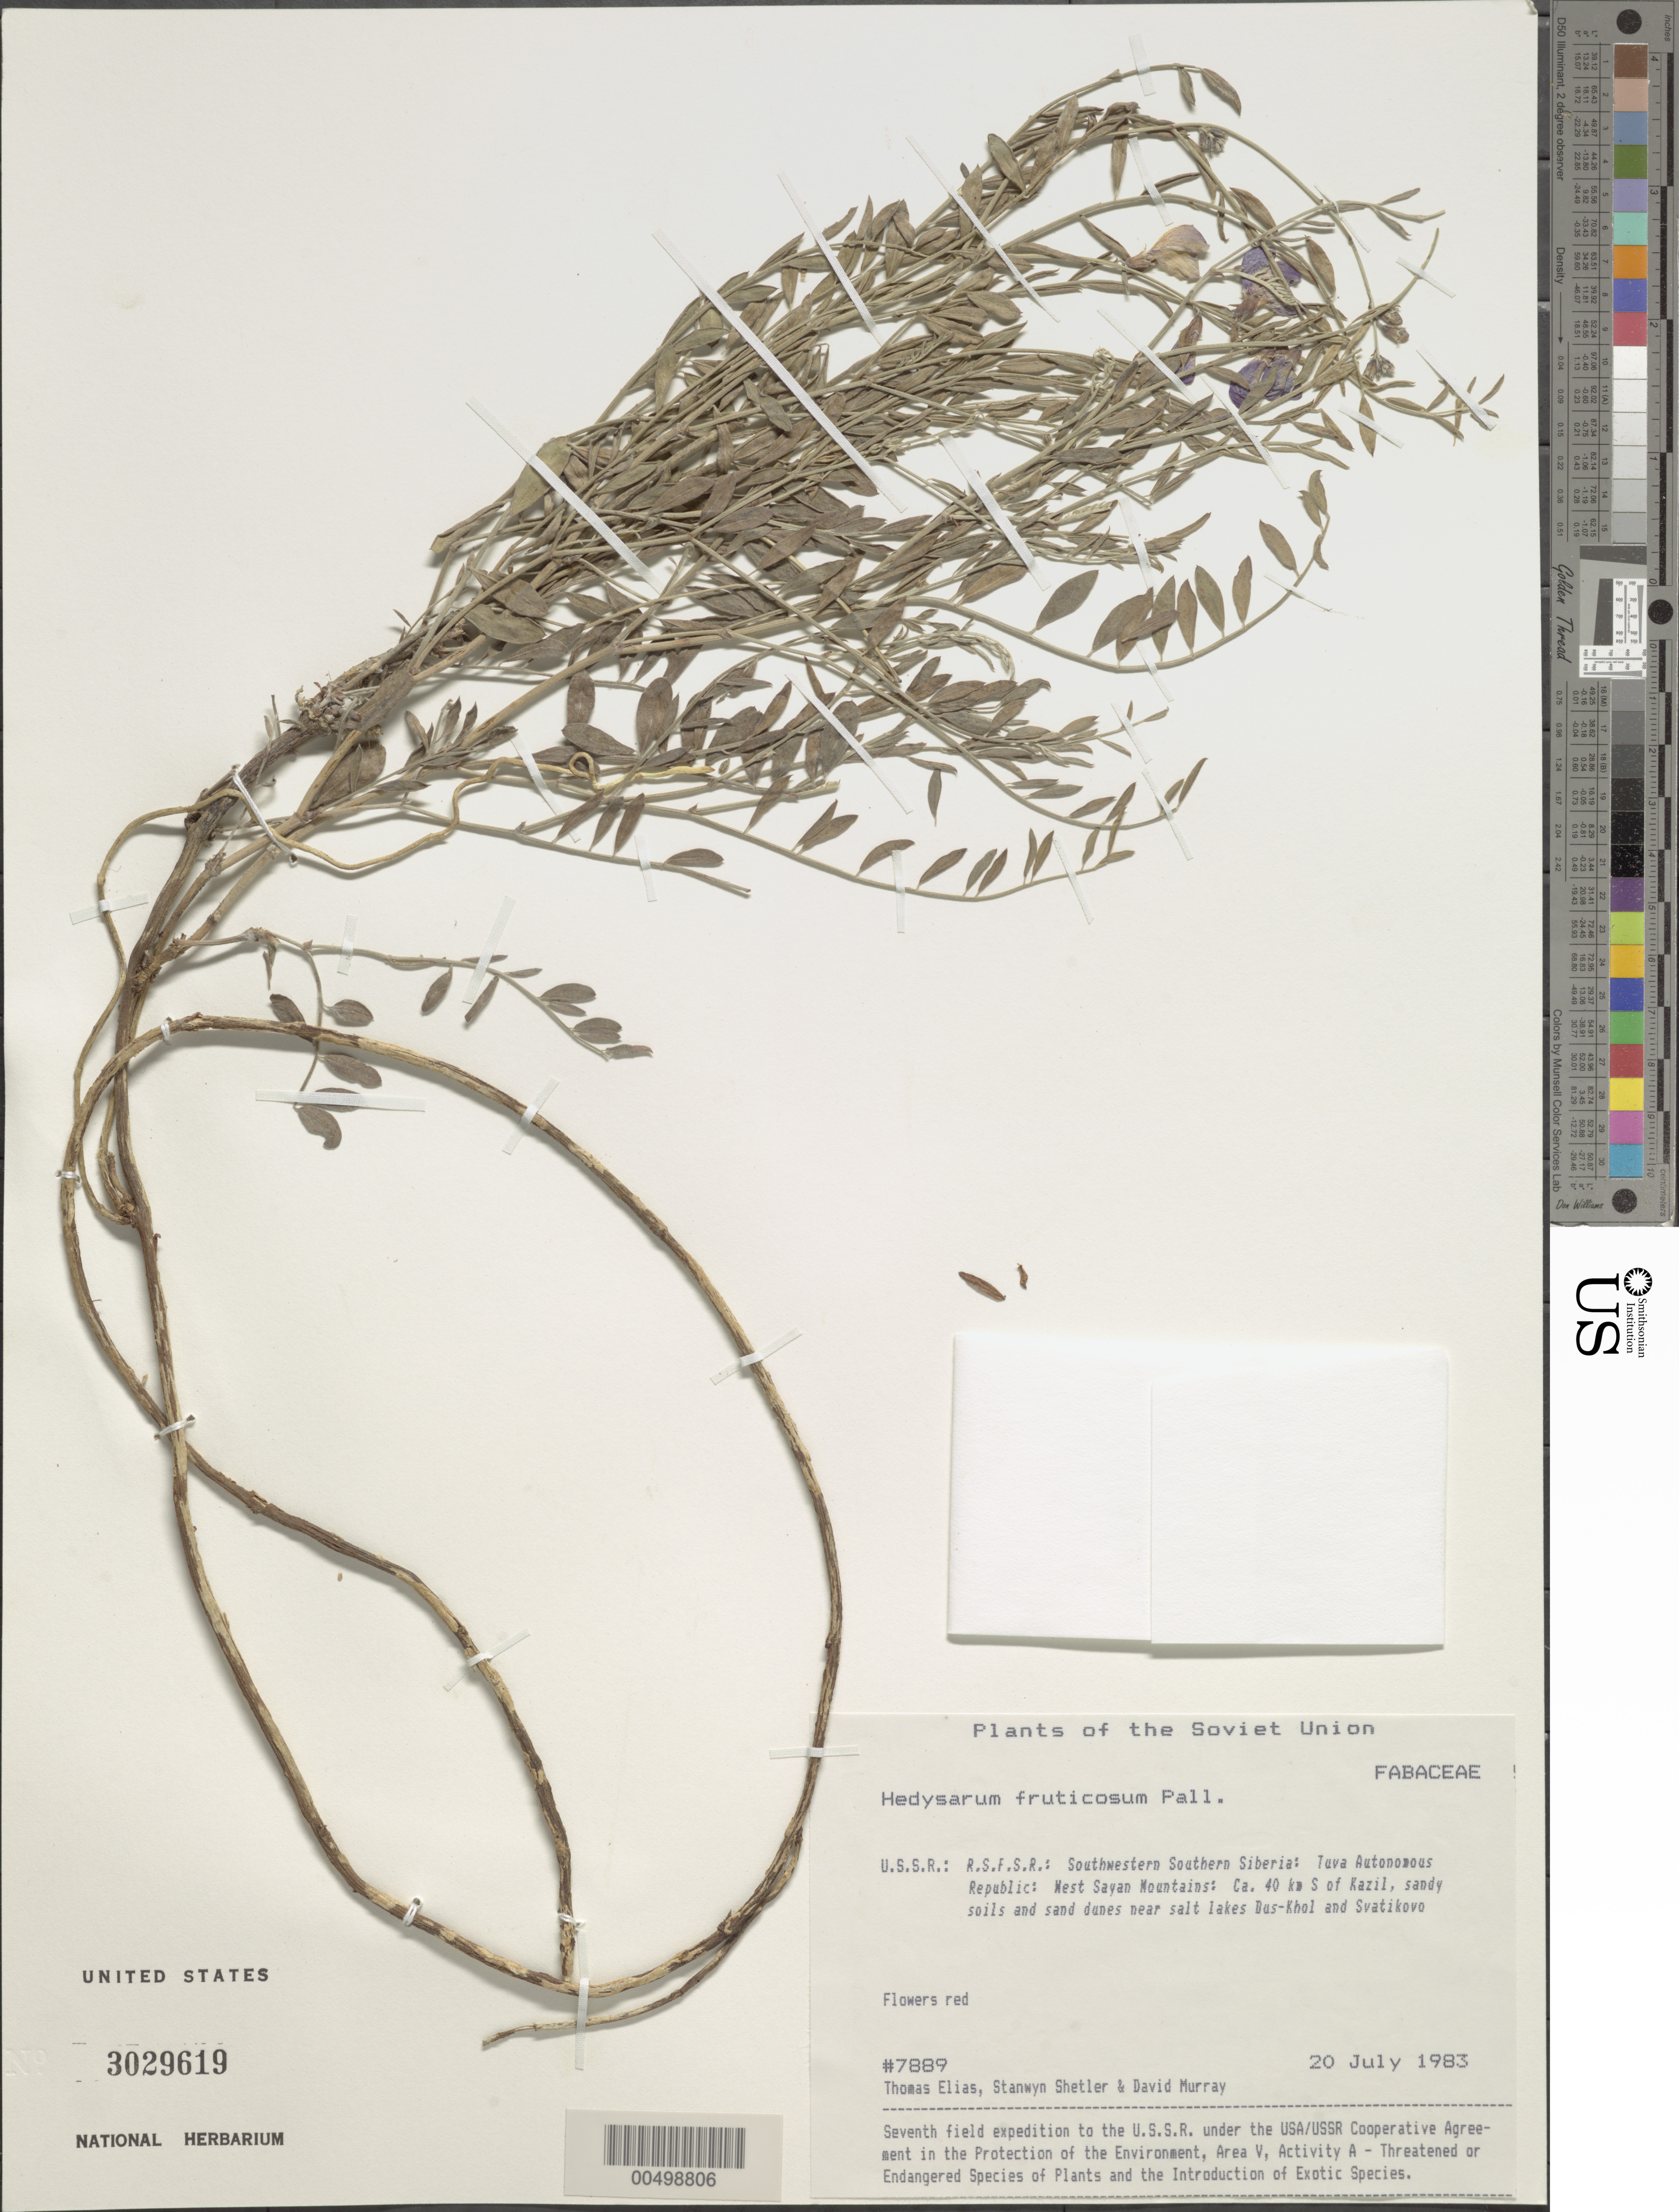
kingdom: Plantae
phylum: Tracheophyta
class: Magnoliopsida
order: Fabales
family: Fabaceae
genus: Corethrodendron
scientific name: Corethrodendron fruticosum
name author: (Pall.) B.H.Choi & H. Ohashi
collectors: T. Elias, S. Shetler & D. F. Murray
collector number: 7889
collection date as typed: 20 Jul 1983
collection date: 1983-07-20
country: Russian Federation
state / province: Tuva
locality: West Sayan Mountains, ca. 40 km S of Kazil [Kyzyl], near salt lakes Dus-Khol and Svatikovo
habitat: sandy soils and sand dunes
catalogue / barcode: US 3029619